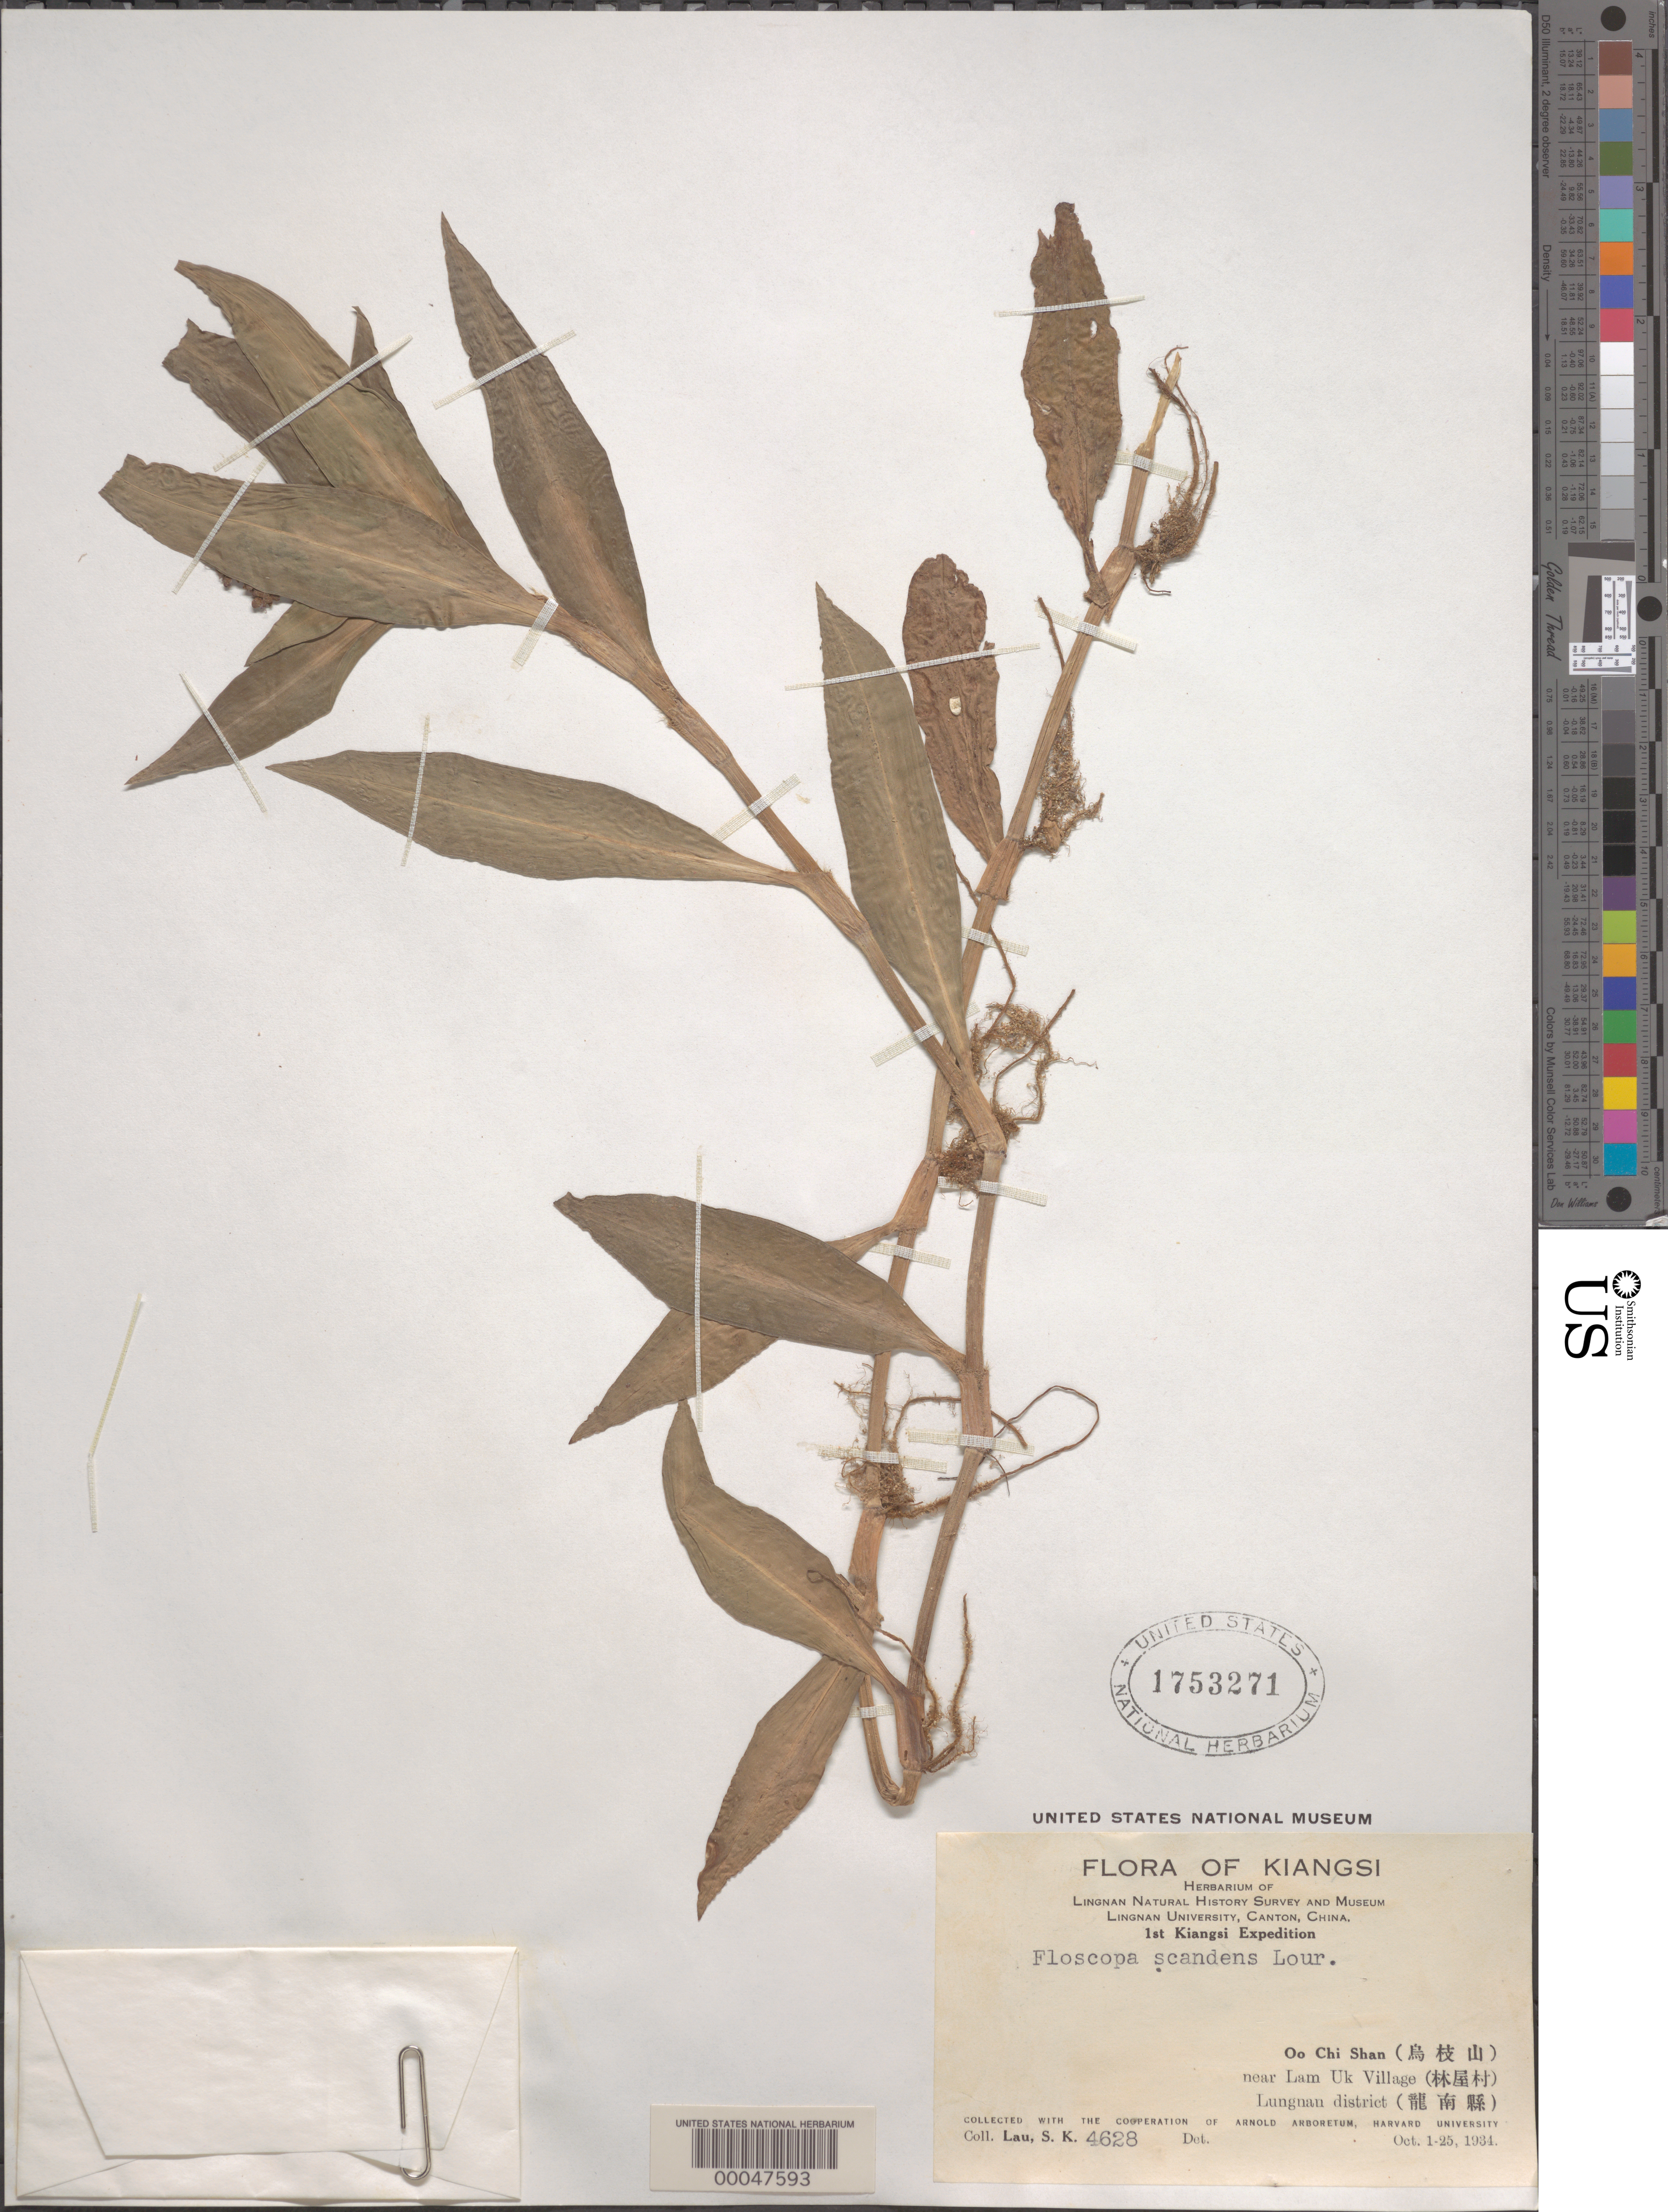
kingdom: Plantae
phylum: Tracheophyta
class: Liliopsida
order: Commelinales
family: Commelinaceae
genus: Floscopa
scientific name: Floscopa scandens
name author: Lour.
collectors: S. K. Lau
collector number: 4628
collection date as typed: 01 Oct 1934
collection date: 1934-10-01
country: China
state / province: Jiangxi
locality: Oo chi shan, near lam uk village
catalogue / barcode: US 1753271